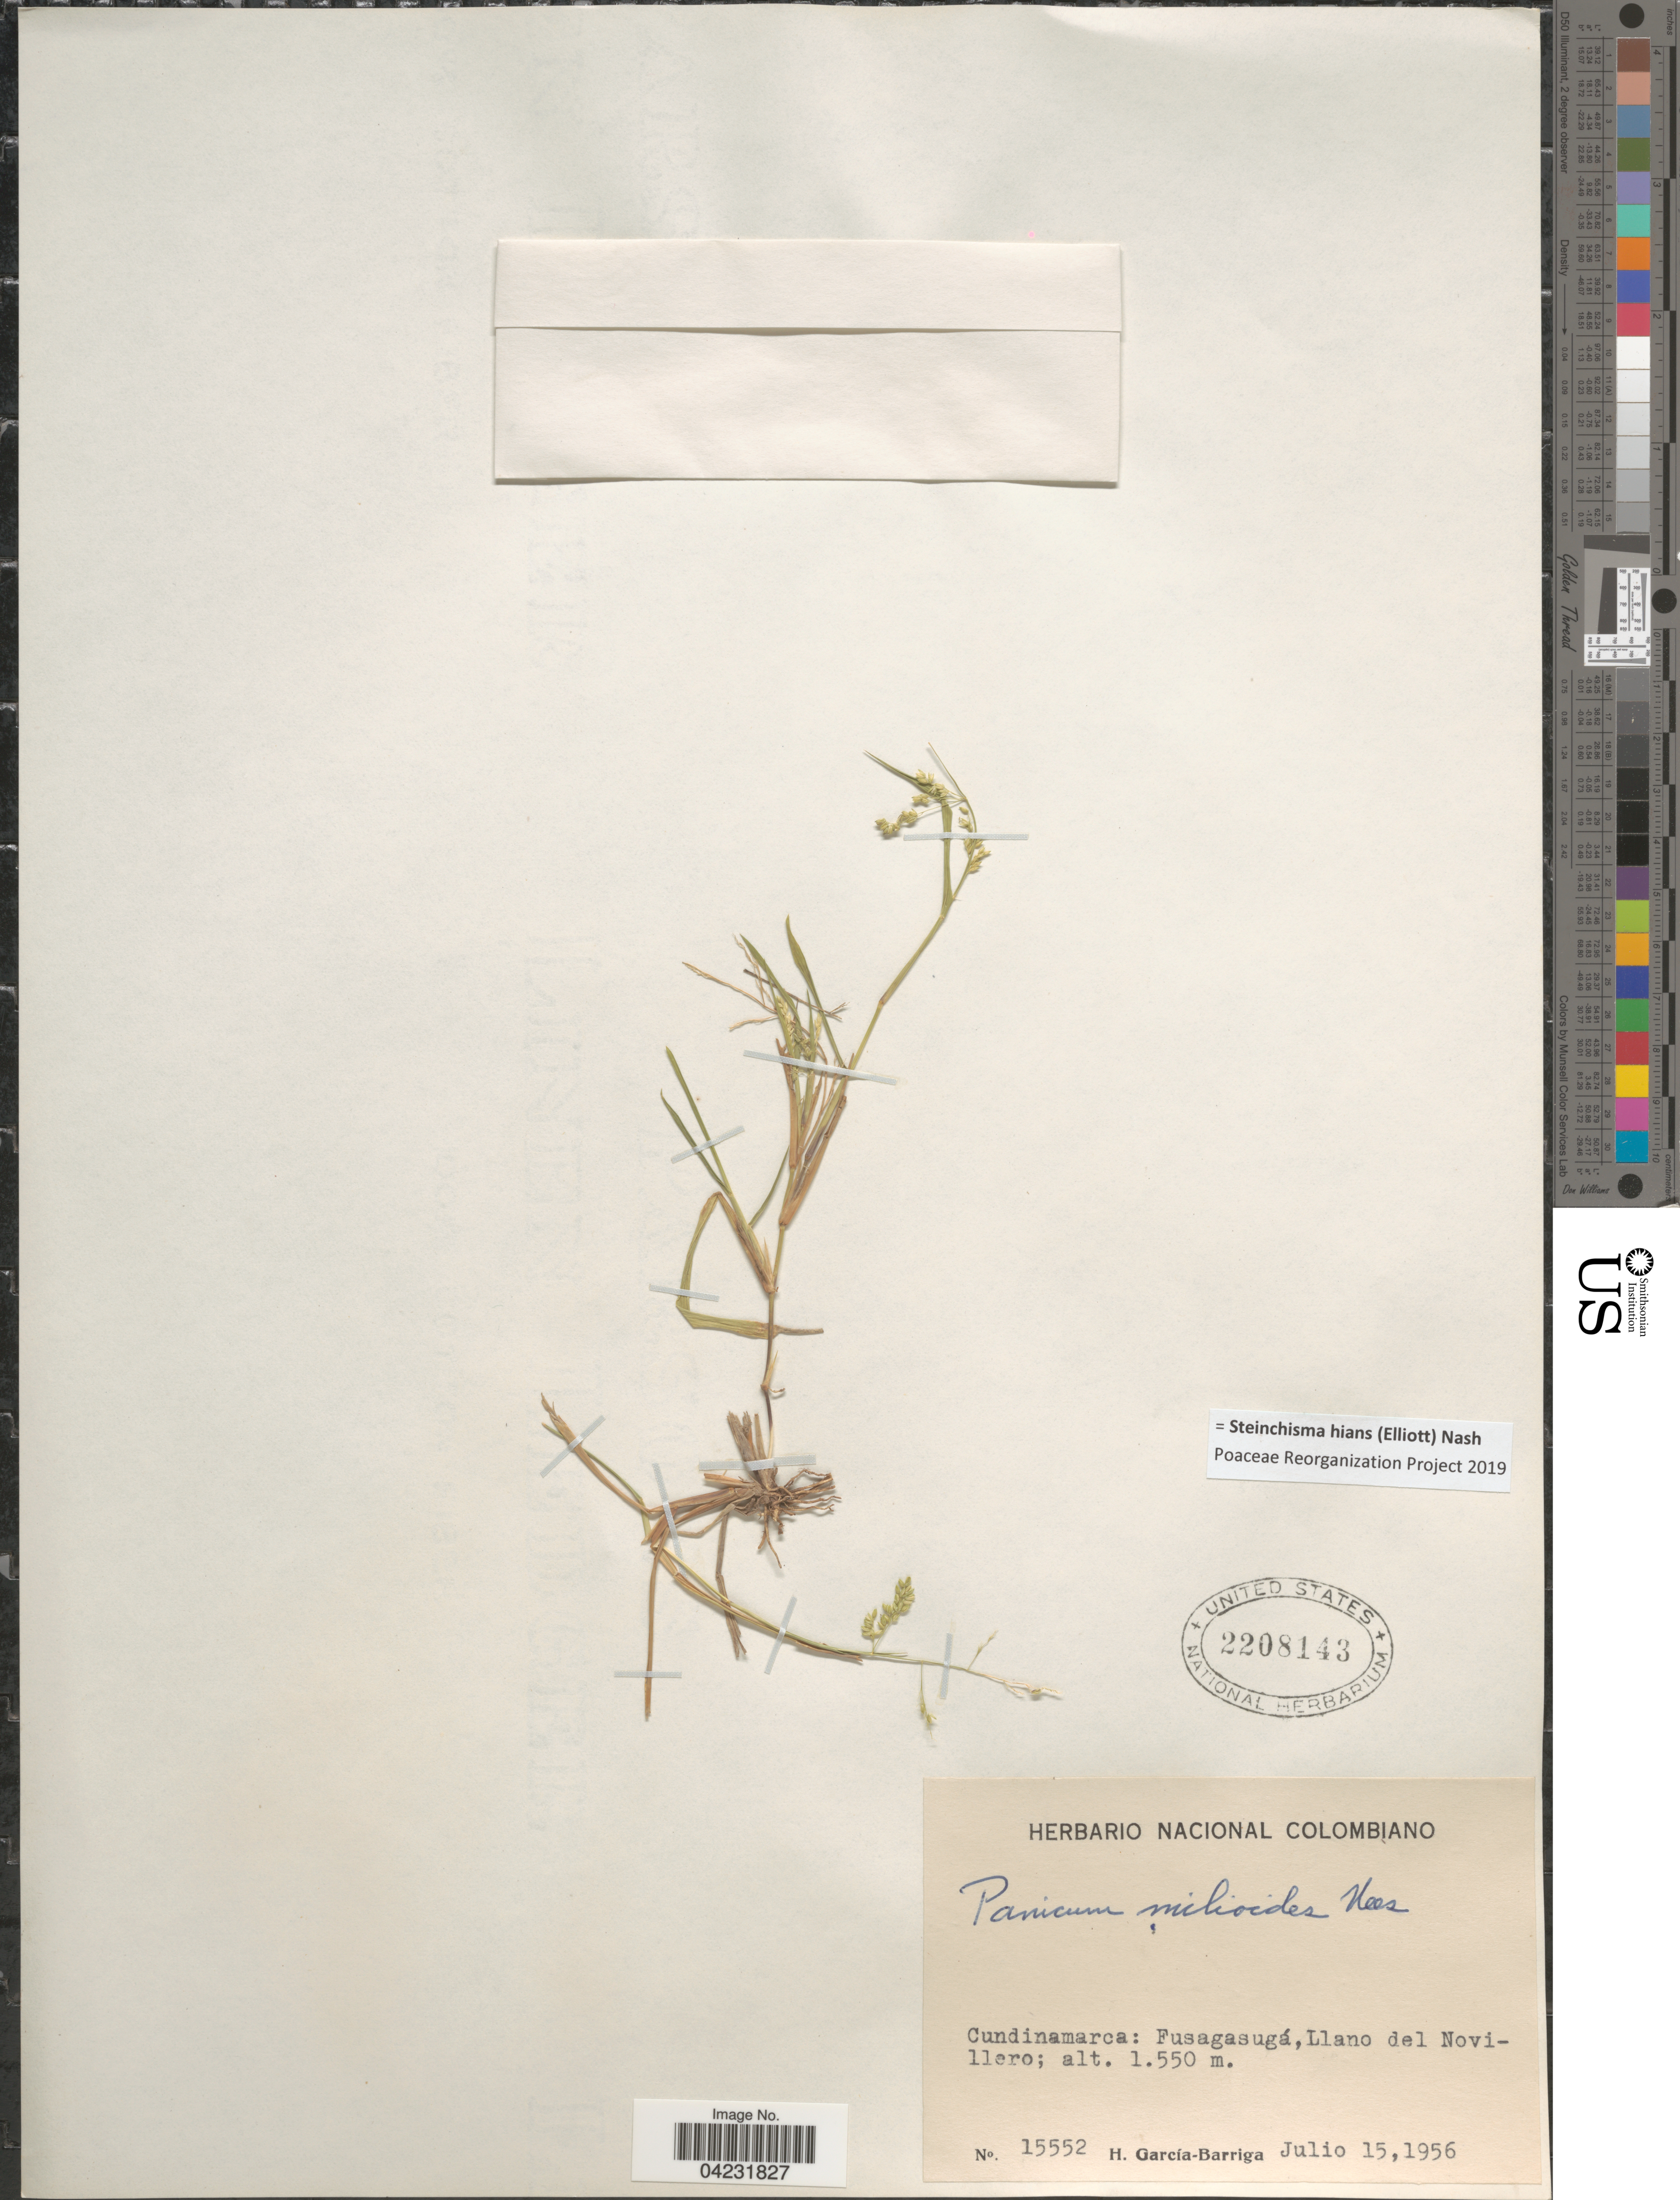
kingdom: Plantae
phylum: Tracheophyta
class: Liliopsida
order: Poales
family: Poaceae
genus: Steinchisma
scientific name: Steinchisma hians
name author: (Elliott) Nash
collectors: H. García Barriga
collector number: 15552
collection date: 1956-07-15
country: Colombia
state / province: Cundinamarca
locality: Fusagasugá, Llano del Novillero.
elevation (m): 1550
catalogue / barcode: US 2208143